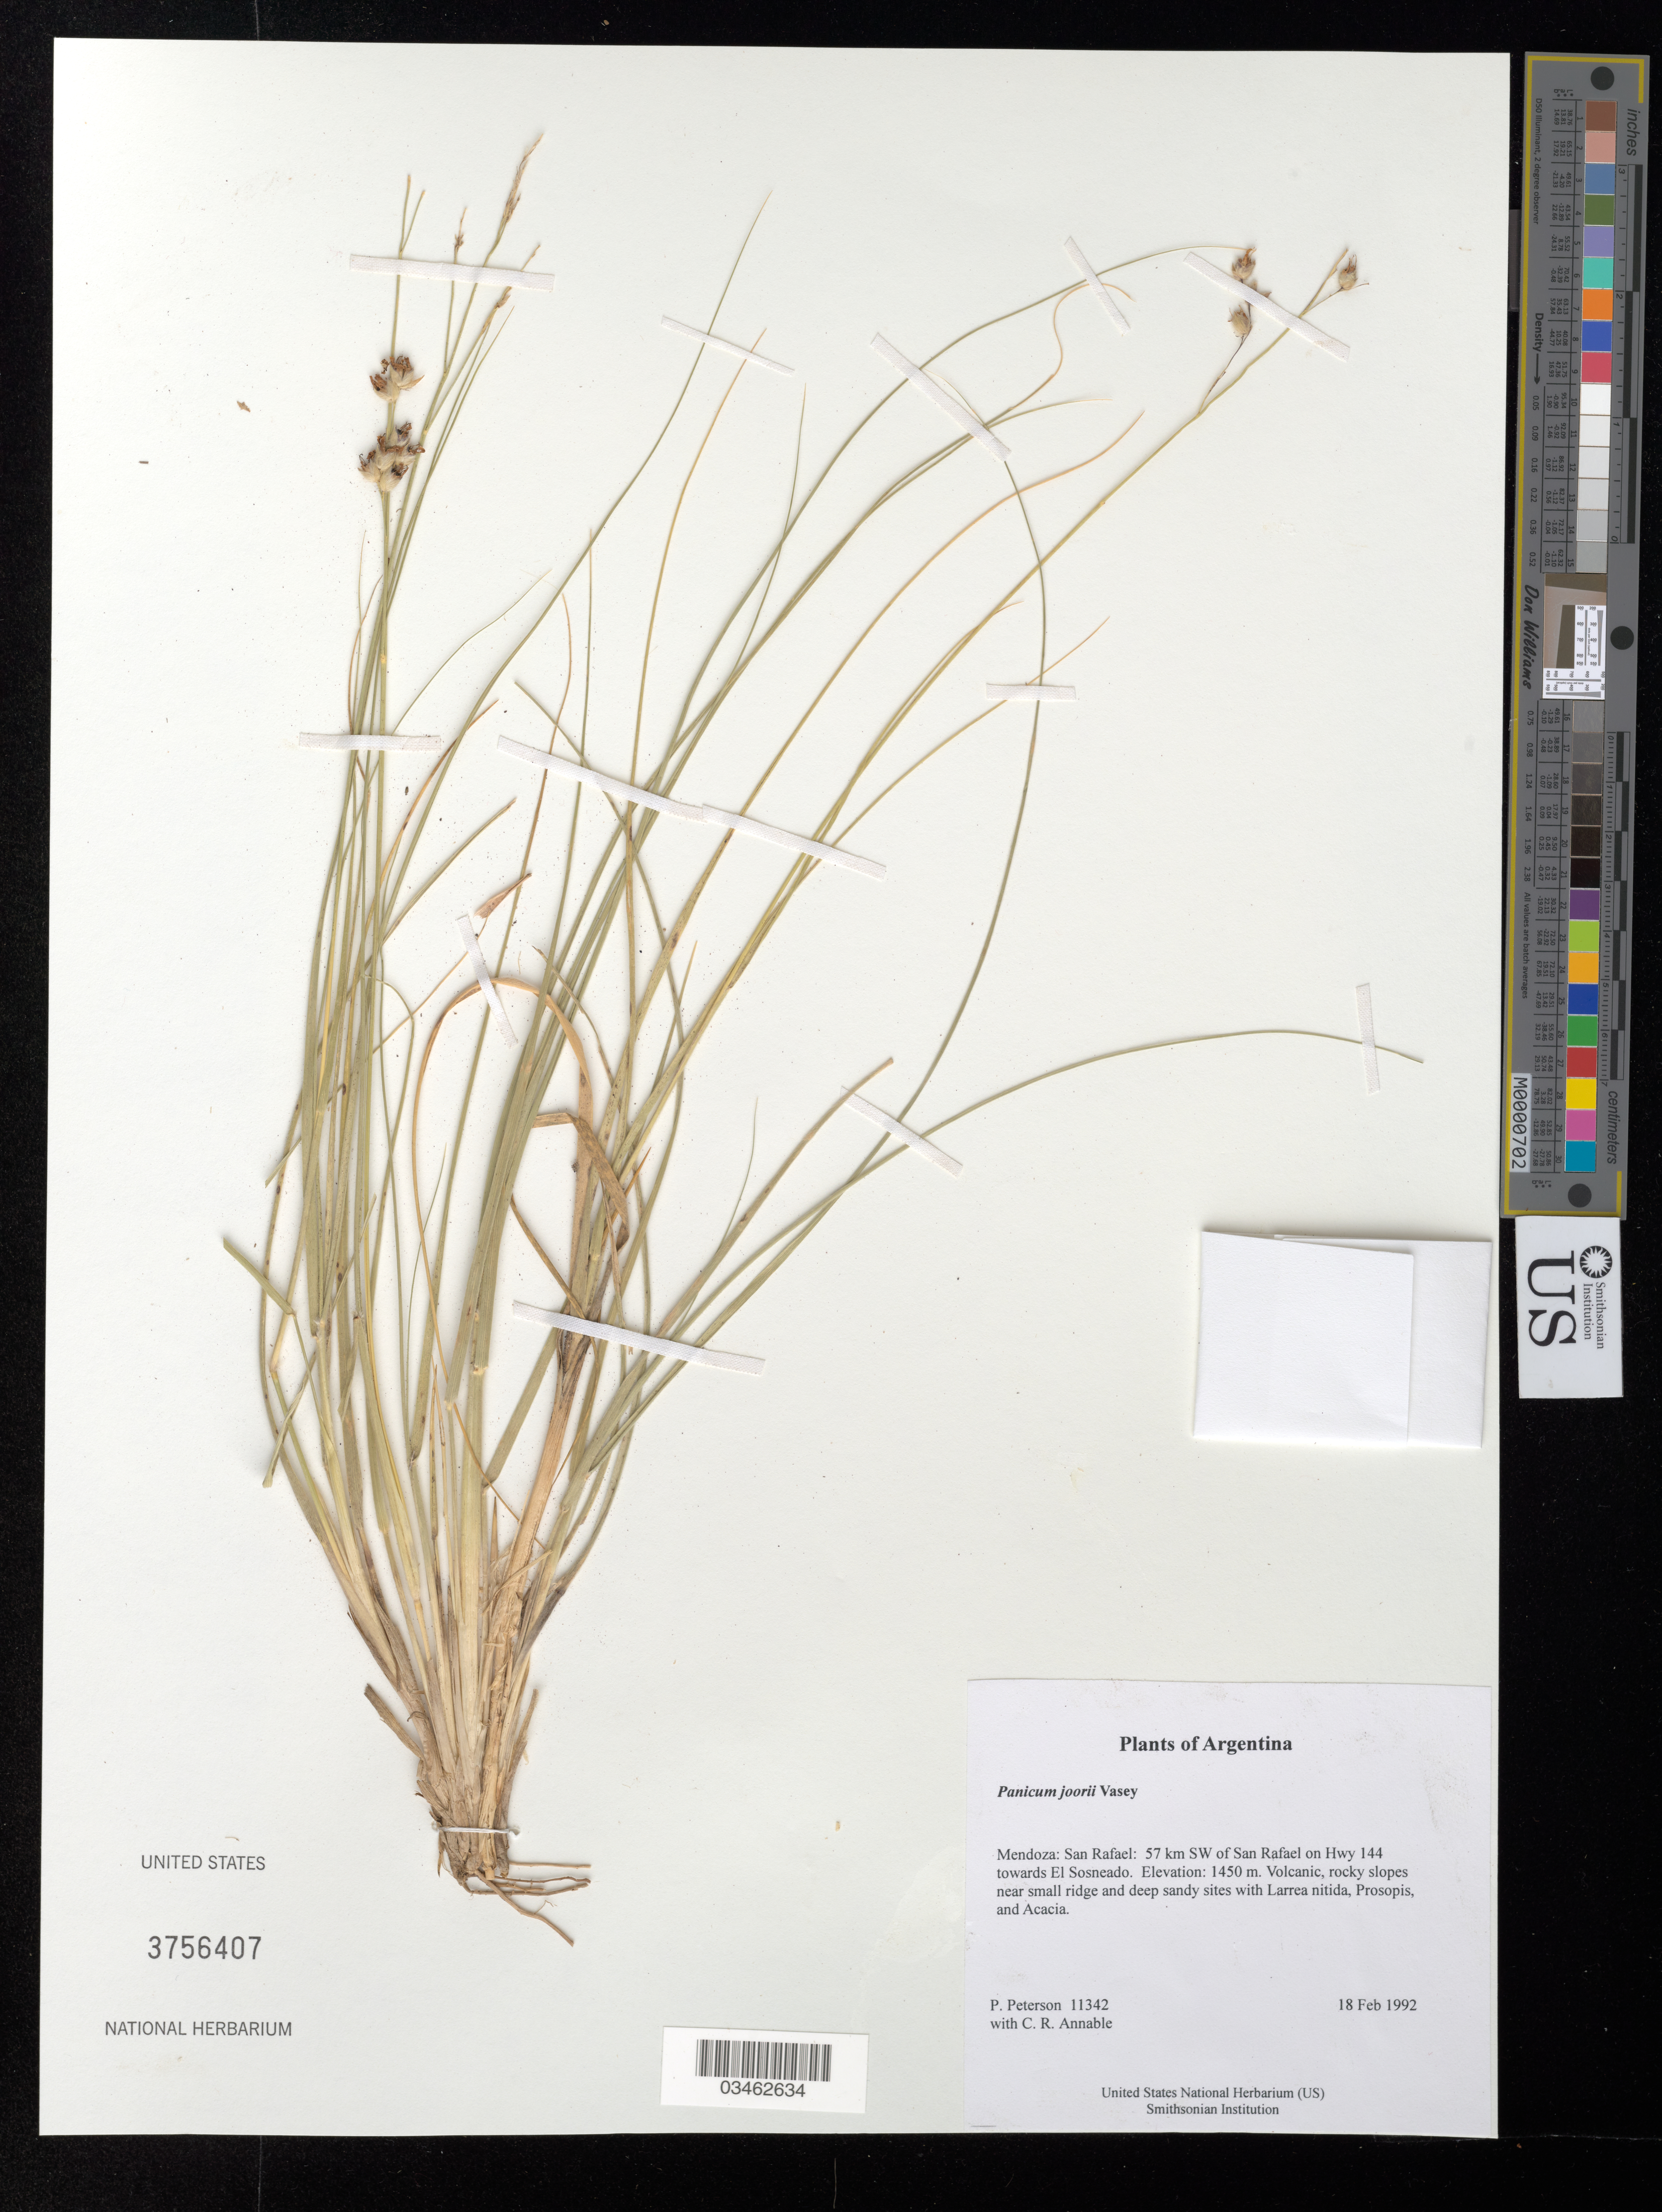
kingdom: Plantae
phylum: Tracheophyta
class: Liliopsida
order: Poales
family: Poaceae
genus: Panicum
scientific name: Panicum sp.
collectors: P. M. Peterson & C. R. Annable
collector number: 11342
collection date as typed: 18 Feb 1992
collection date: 1992-02-18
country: Argentina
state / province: Mendoza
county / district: San Rafael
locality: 57 km SW of San Rafael on Hwy 144 towards El Sosneado.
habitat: Volcanic, rocky slopes near small ridge and deep sandy sites with Larrea nitida, Prosopis, and Acacia.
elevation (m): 1450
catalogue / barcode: US 3756407